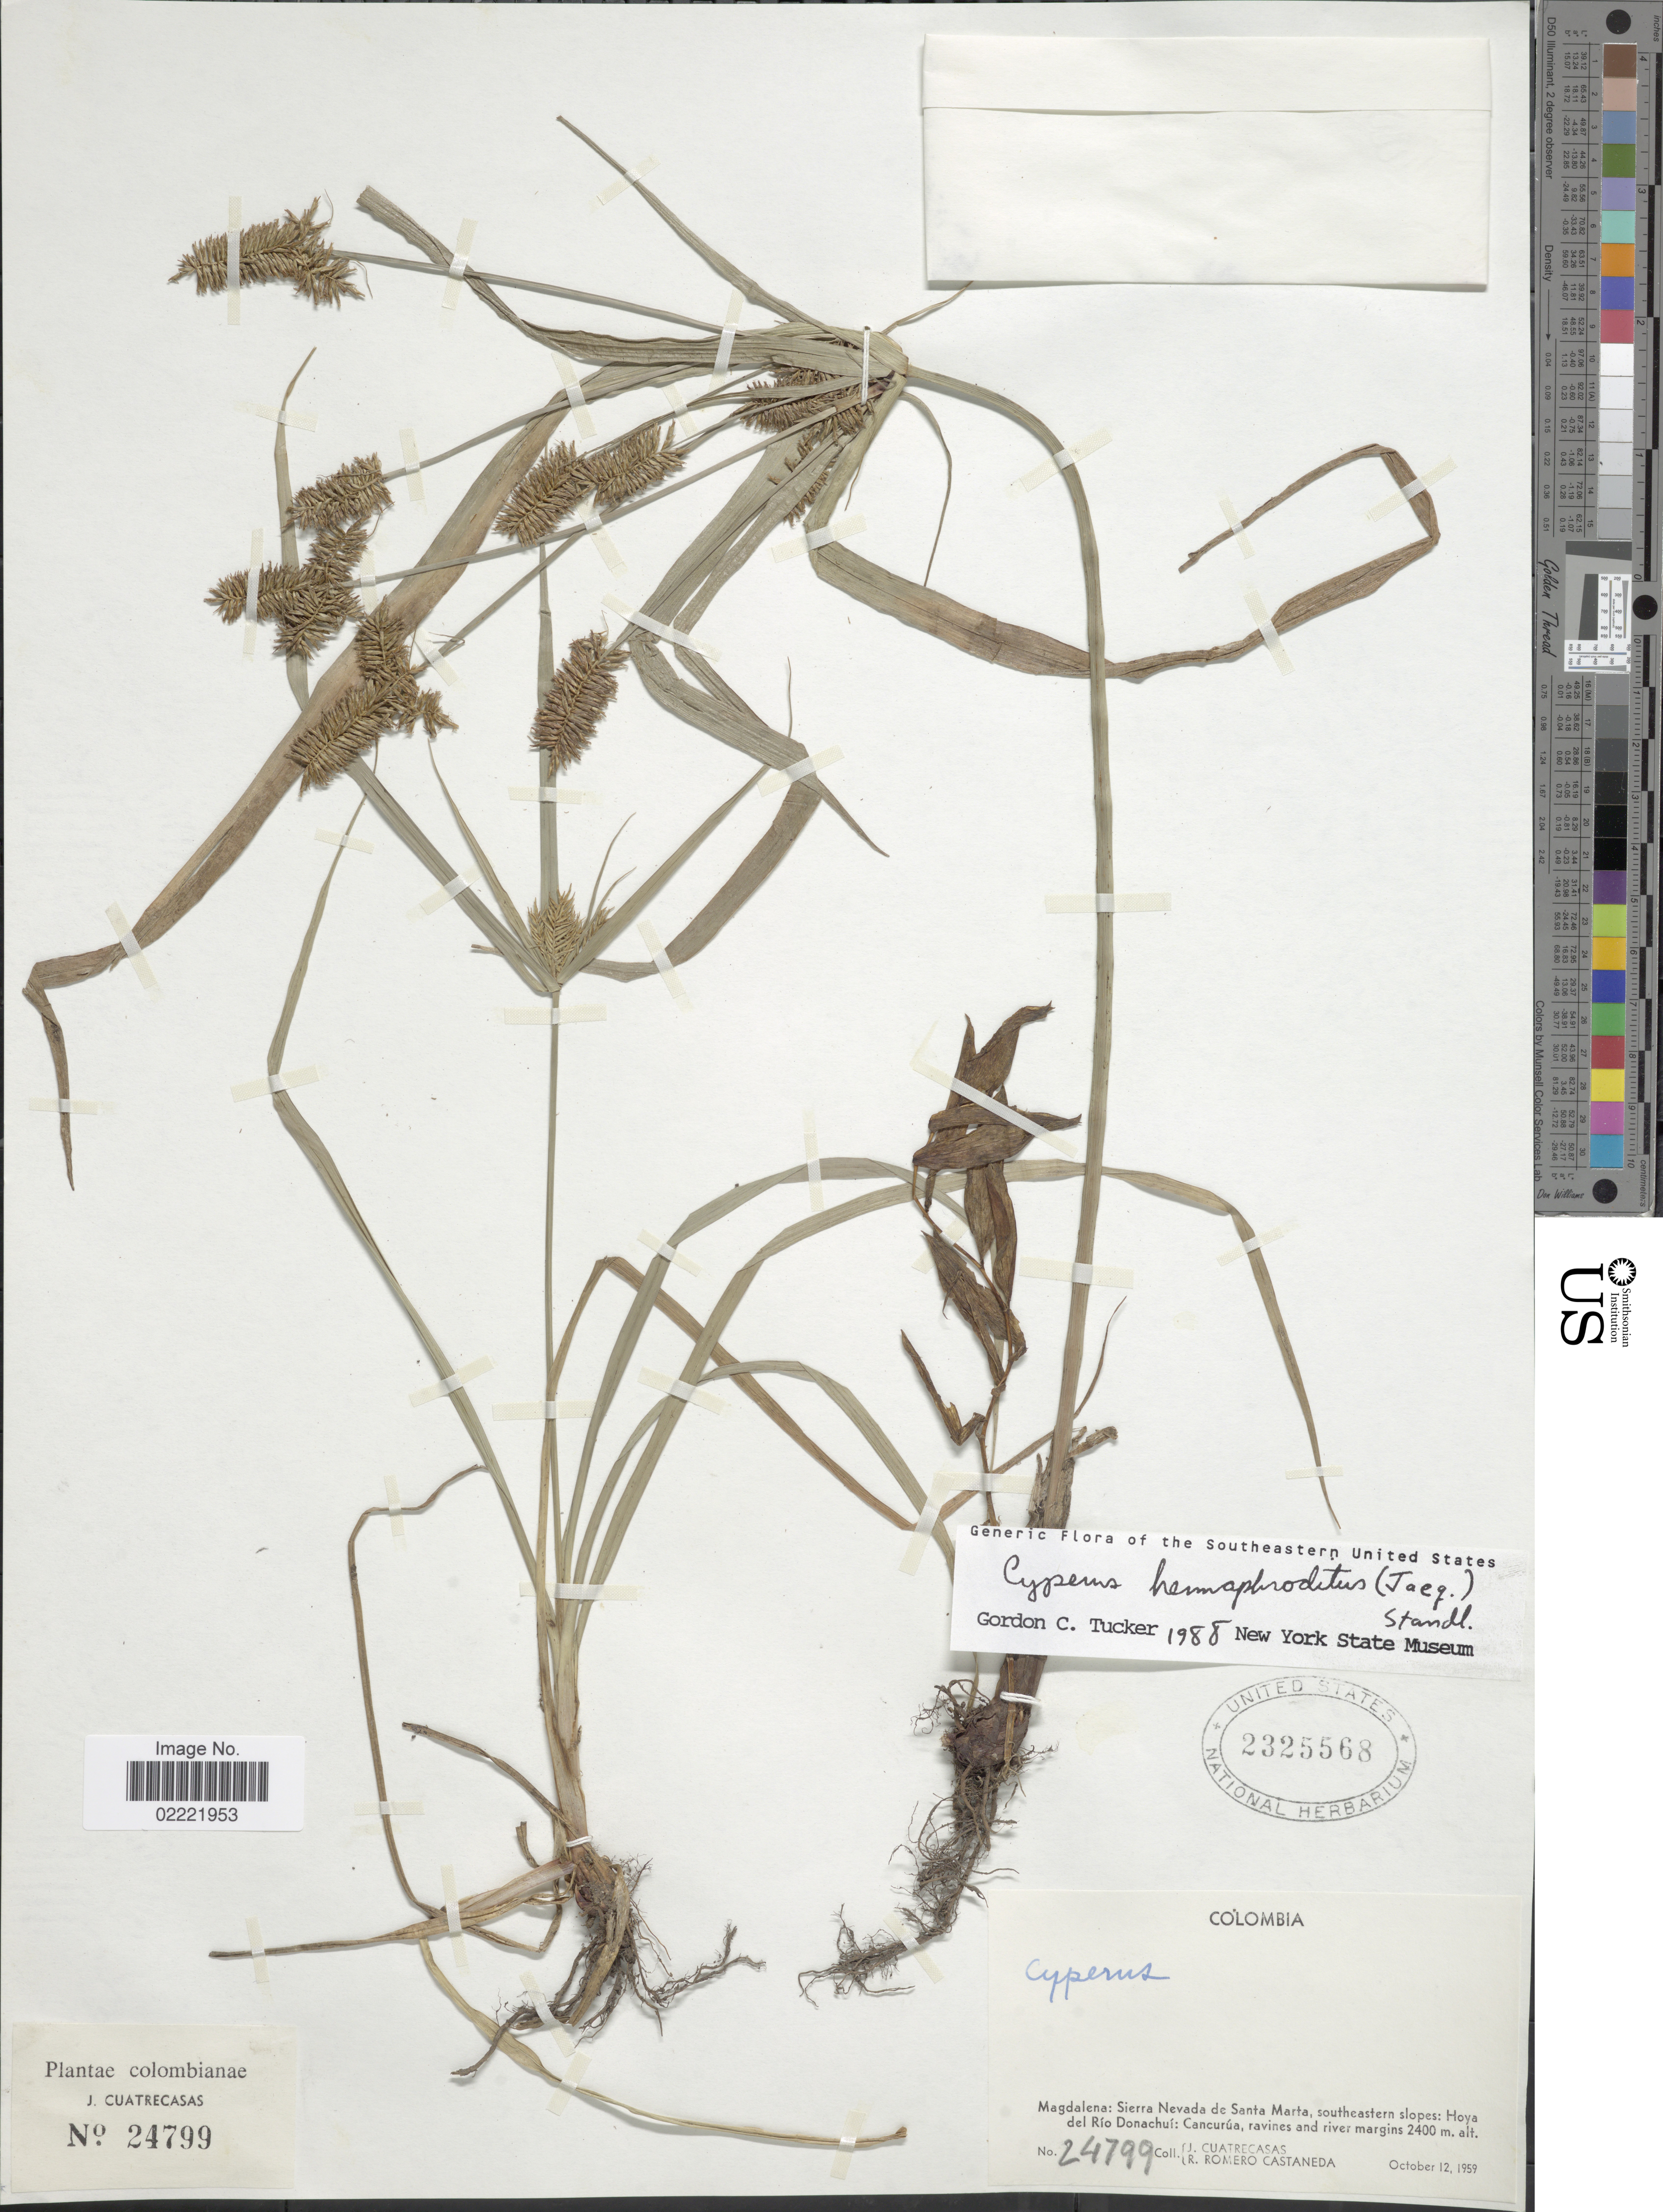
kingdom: Plantae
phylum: Tracheophyta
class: Liliopsida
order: Poales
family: Cyperaceae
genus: Cyperus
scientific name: Cyperus hermaphroditus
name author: (Jacq.) Standl.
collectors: J. Cuatrecasas & R. Romero Castañeda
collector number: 24799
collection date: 1959-10-12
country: Colombia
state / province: Magdalena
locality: Sierra Nevada de Santa Martha, southeastern slopes; Hoya del Rio Donachui, Cancurua, ravines and river margins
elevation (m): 2400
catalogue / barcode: US 2325568